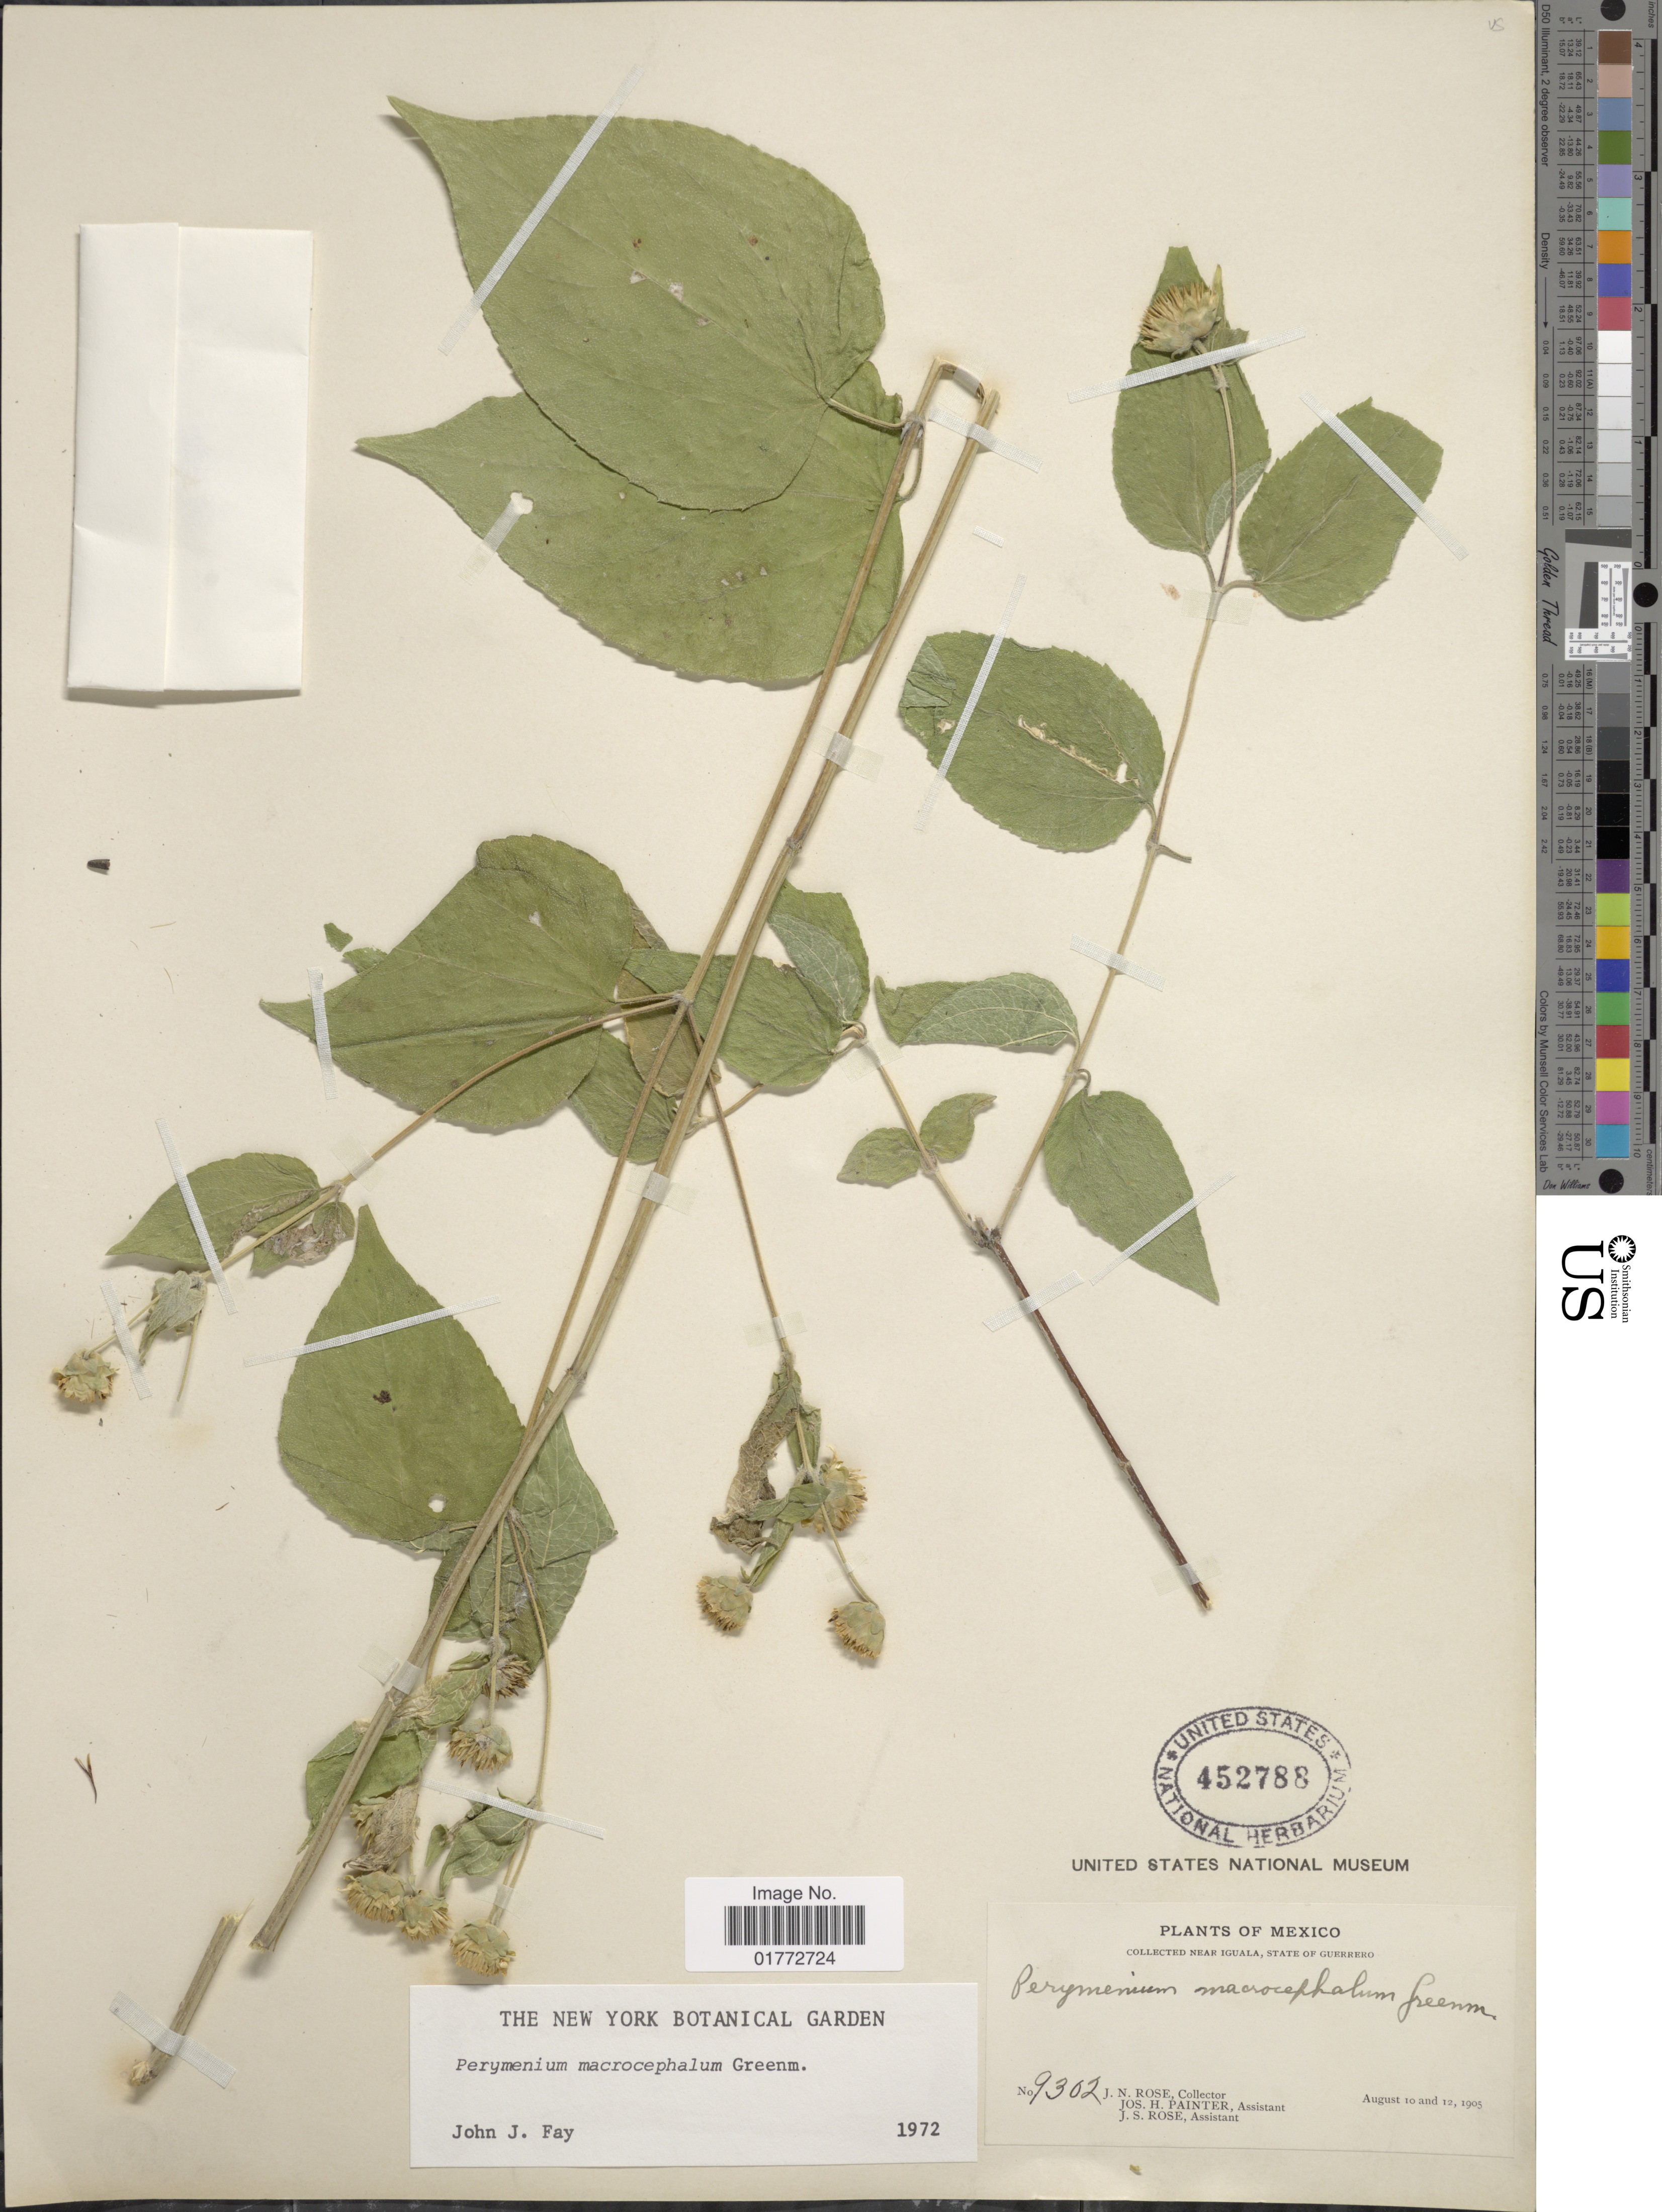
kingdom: Plantae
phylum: Tracheophyta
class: Magnoliopsida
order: Asterales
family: Asteraceae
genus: Perymenium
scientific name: Perymenium macrocephalum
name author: Greenm.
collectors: J. N. Rose, J. H. Painter & J. S. Rose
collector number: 9302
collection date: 1905-08-10/1905-08-12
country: Mexico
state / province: Guerrero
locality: Near Iguala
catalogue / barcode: US 452788